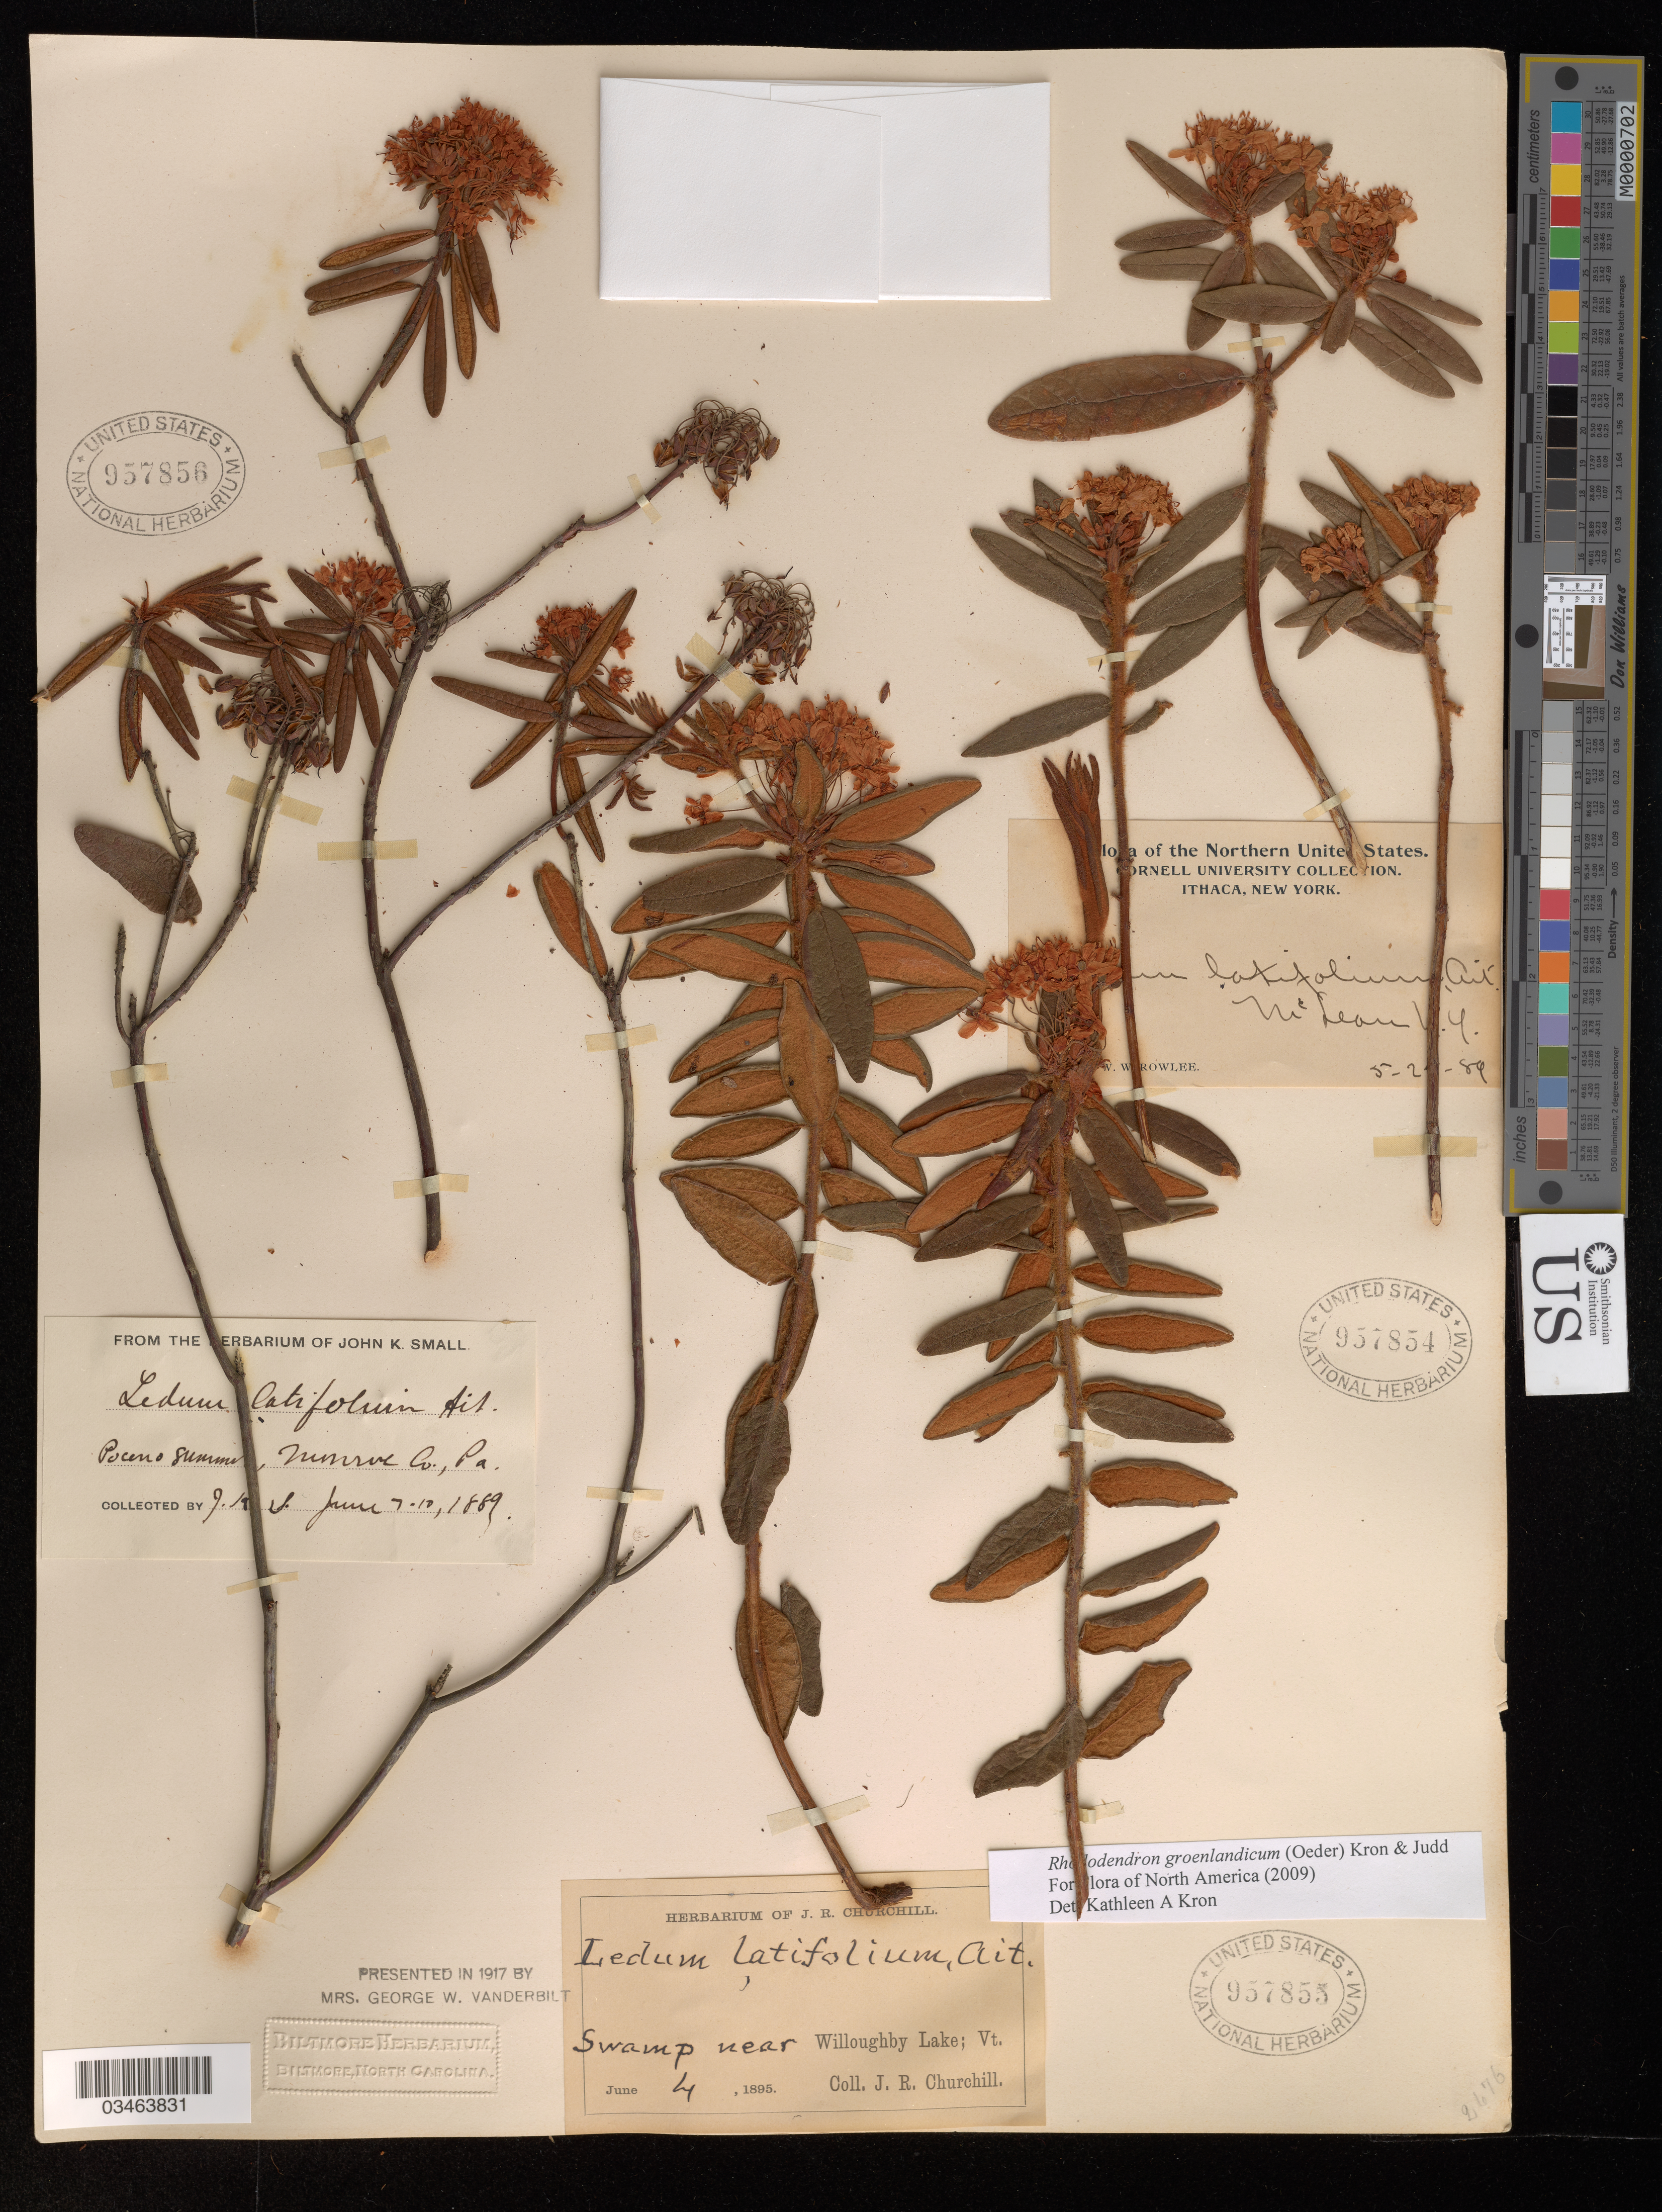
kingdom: Plantae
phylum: Tracheophyta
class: Magnoliopsida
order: Ericales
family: Ericaceae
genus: Rhododendron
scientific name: Rhododendron groenlandicum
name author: (Oeder) Kron & Judd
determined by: Kron, K. A.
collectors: J. K. Small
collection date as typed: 07 Jun 1889 to 10 Jun 1889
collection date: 1889-06-07/1889-06-10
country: United States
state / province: Pennsylvania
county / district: Monroe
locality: Pocono Summit.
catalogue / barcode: US 957856